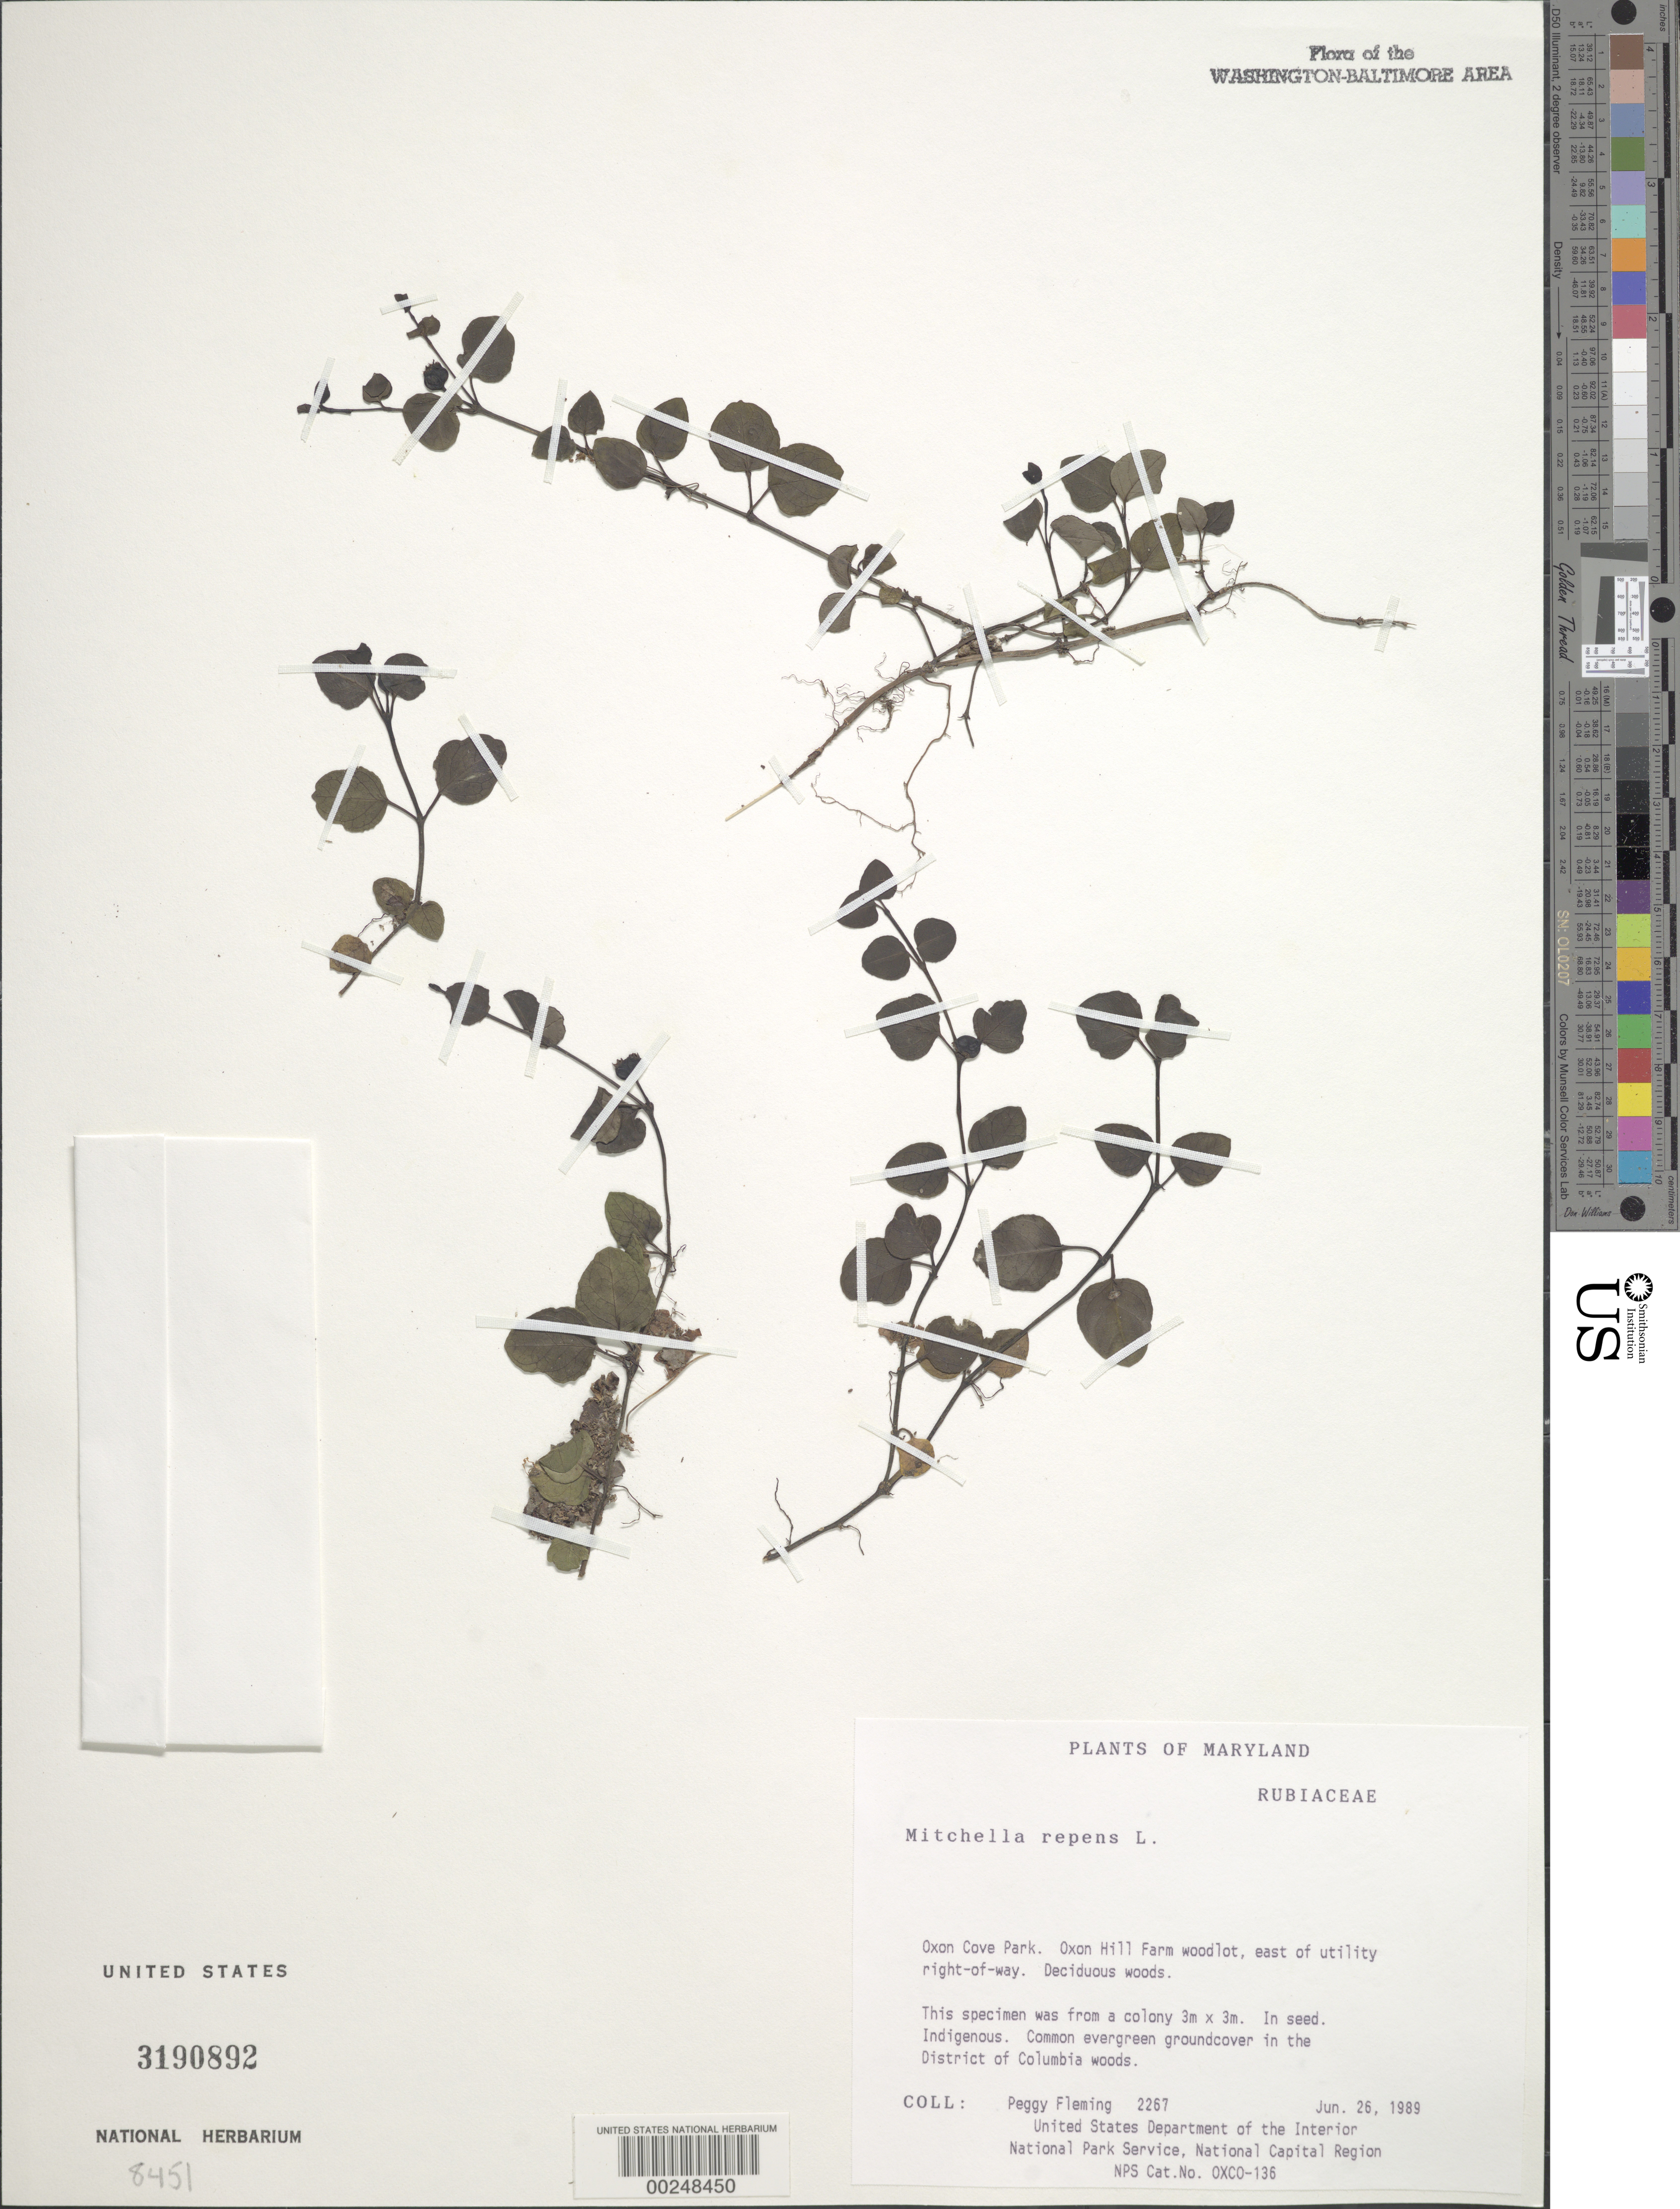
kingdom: Plantae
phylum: Tracheophyta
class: Magnoliopsida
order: Gentianales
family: Rubiaceae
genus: Mitchella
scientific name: Mitchella repens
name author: L.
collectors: P. Fleming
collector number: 2267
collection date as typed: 26 Jun 1989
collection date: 1989-06-26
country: United States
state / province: Maryland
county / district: Prince George's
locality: Oxon Cove Park, Oxon Hill Farm woodlot, E of Utility Right of Way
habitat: Deciduous woods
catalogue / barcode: US 3190892